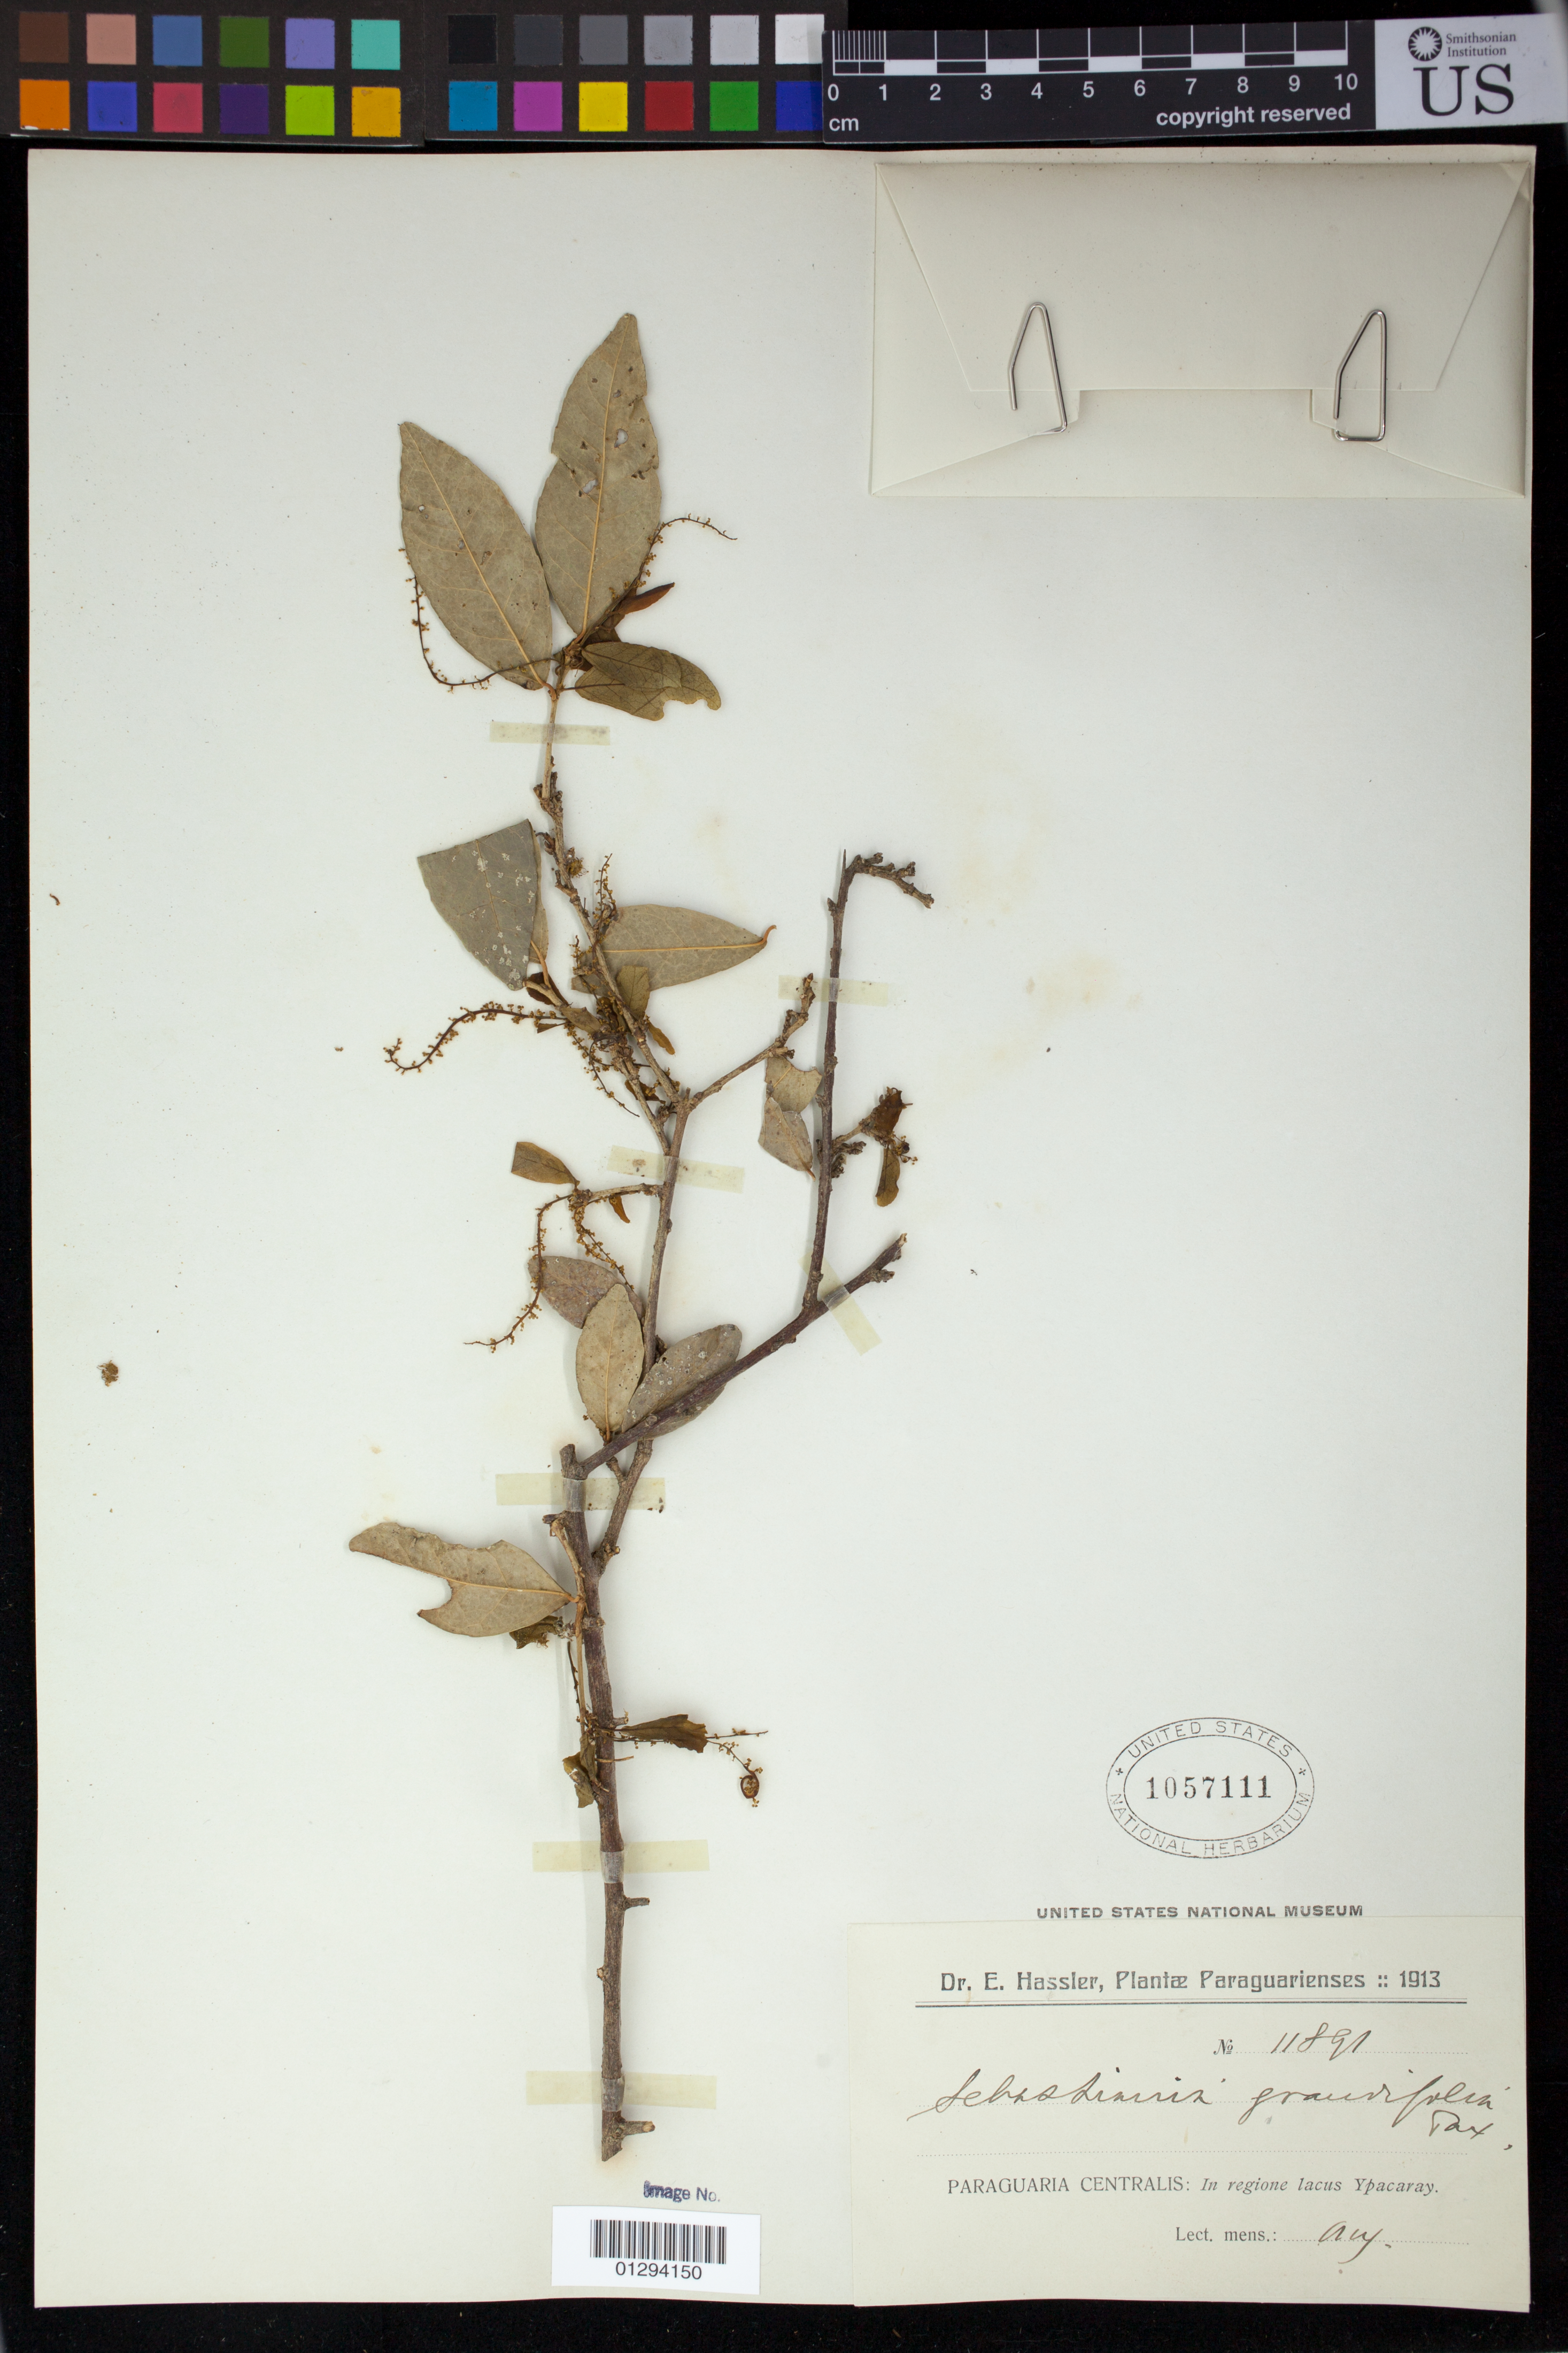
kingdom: Plantae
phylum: Tracheophyta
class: Magnoliopsida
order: Malpighiales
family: Euphorbiaceae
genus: Sebastiania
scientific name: Sebastiania grandifolia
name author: (Chodat & Hassl.) Pax & K. Hoffm.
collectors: E. Hassler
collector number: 11891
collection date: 1913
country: Paraguay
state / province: Central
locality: In regione lacus Ypacaray [Ypacarai]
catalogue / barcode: US 1057111